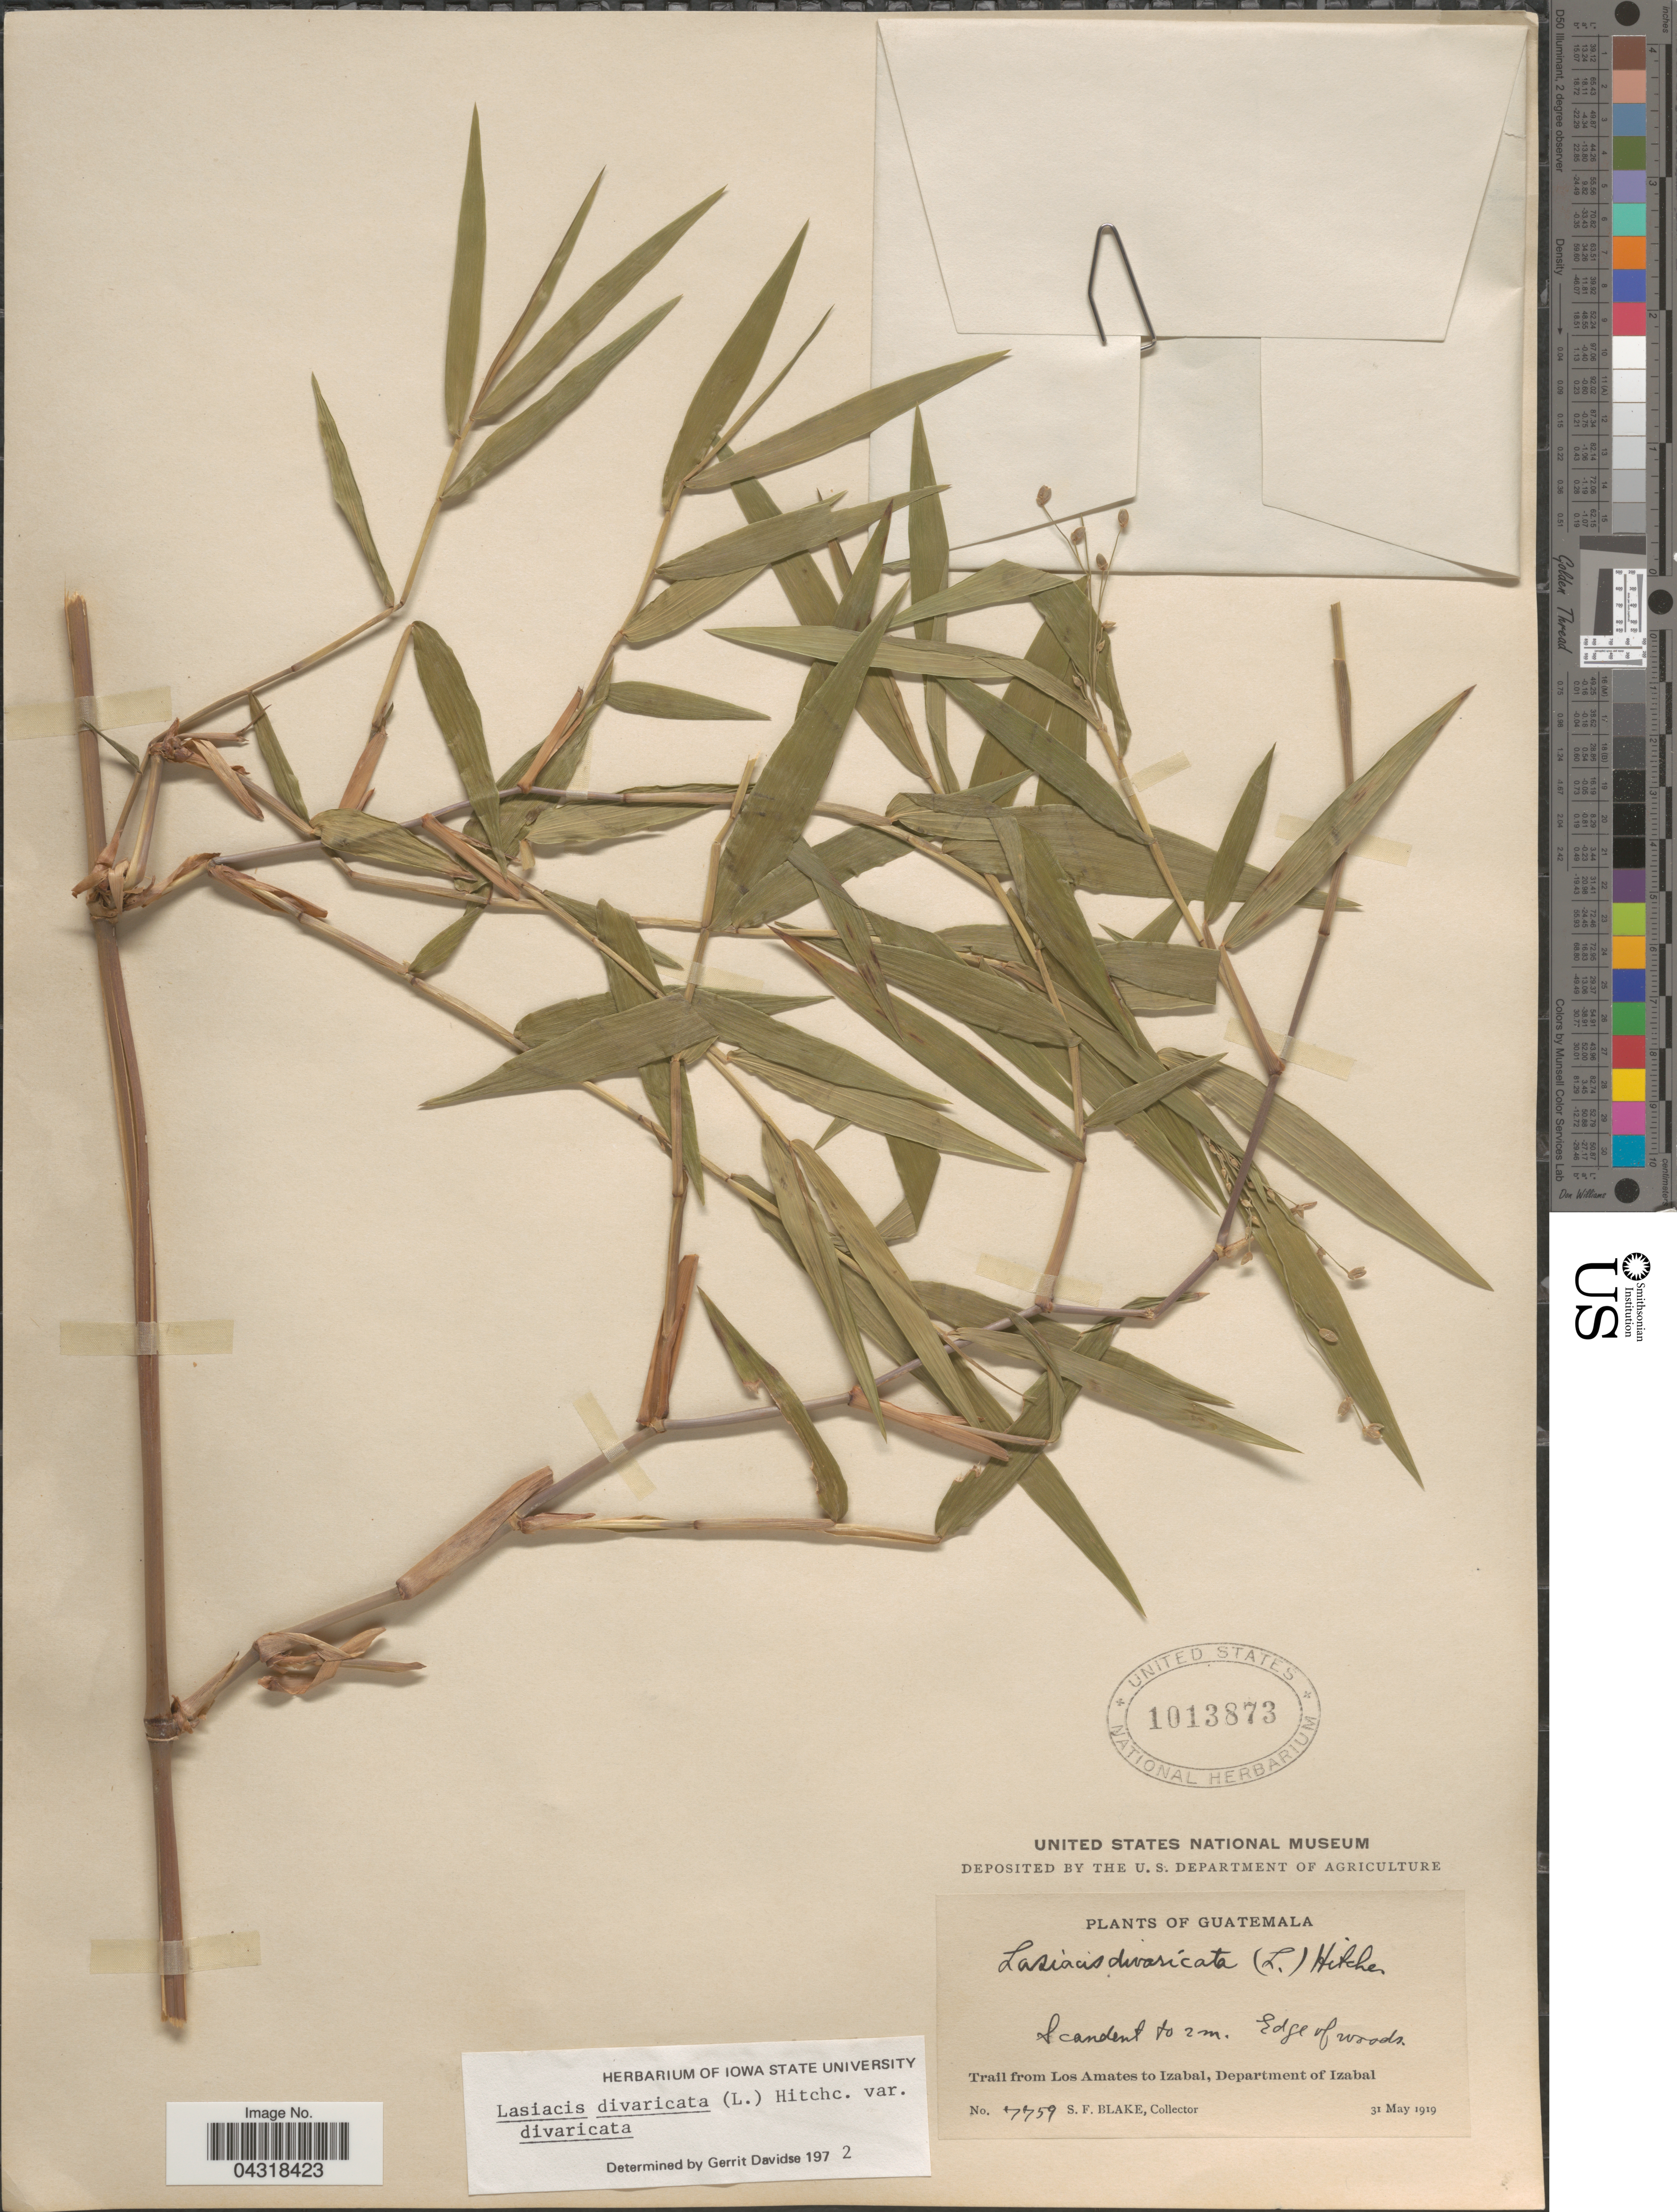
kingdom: Plantae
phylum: Tracheophyta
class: Liliopsida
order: Poales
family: Poaceae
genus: Lasiacis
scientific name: Lasiacis divaricata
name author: (L.) Hitchc.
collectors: S. Blake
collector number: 7759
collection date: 1919-05-31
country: Guatemala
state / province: Izabal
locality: Trail from Los Amates to Izabal, Department of Izabal.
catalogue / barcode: US 1013873